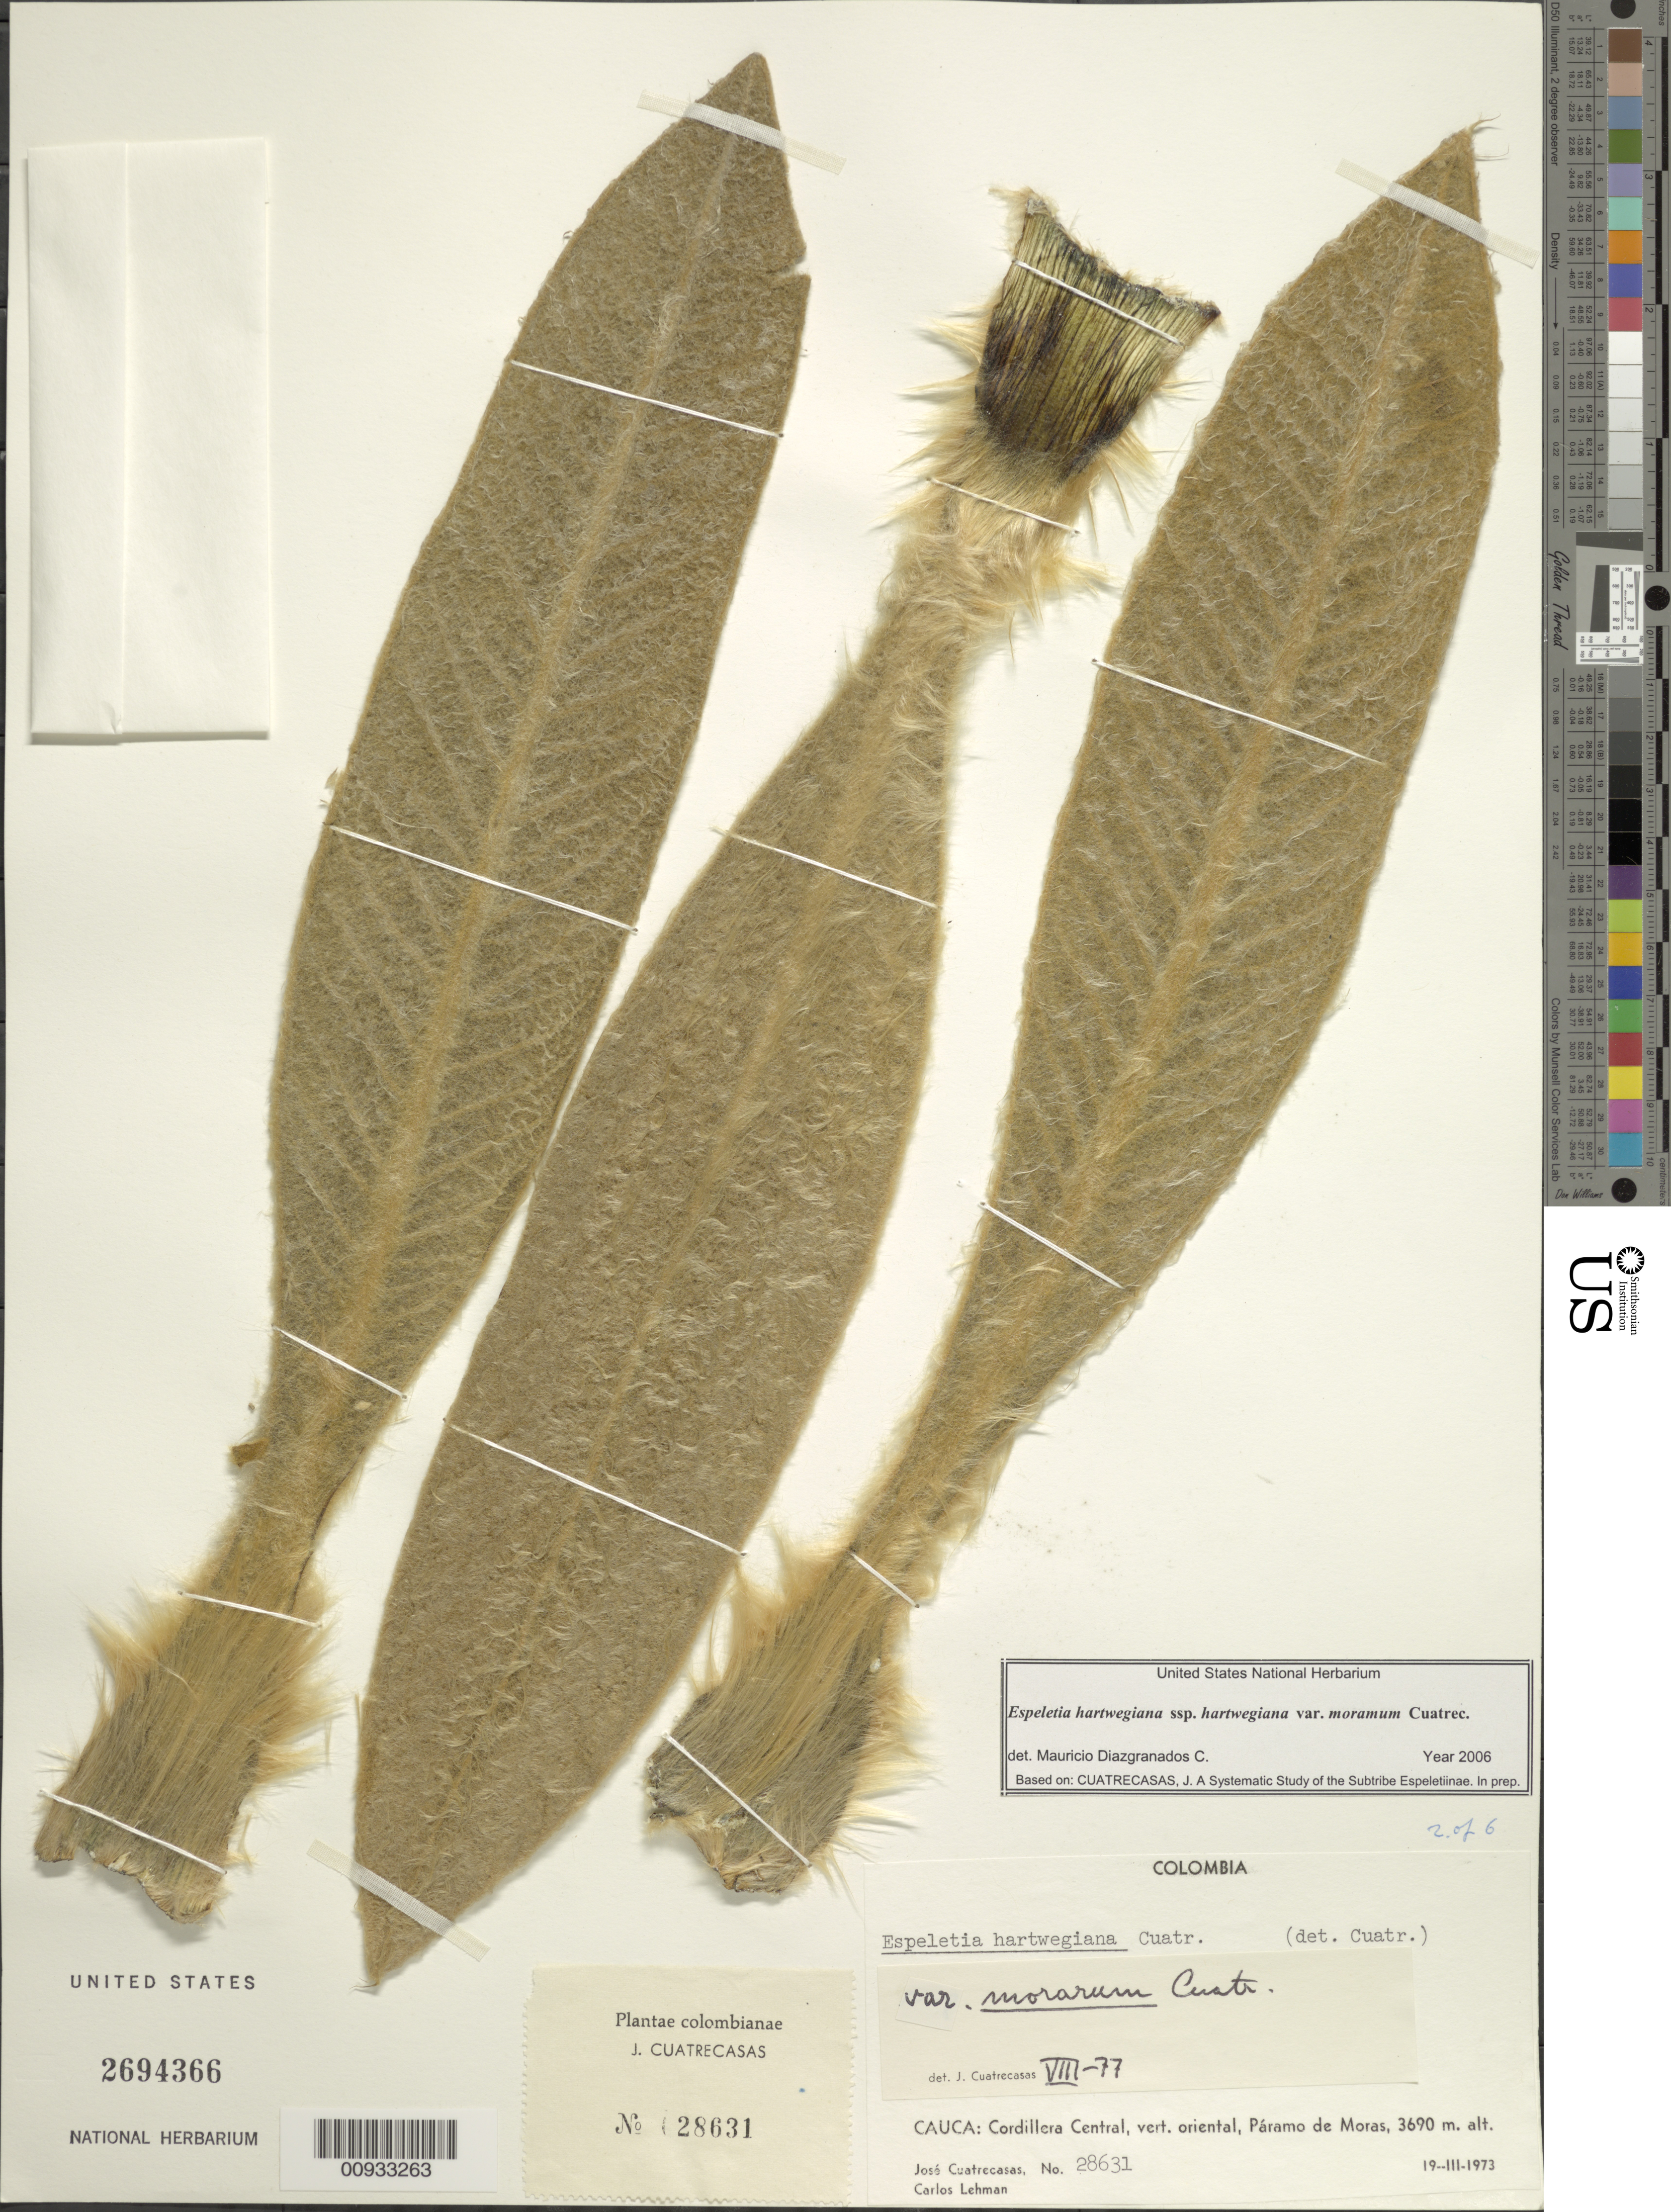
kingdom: Plantae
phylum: Tracheophyta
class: Magnoliopsida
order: Asterales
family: Asteraceae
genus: Espeletia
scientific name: Espeletia hartwegiana var. morarum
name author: Cuatrec.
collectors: J. Cuatrecasas & C. Lehman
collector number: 28631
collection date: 1973-03-19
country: Colombia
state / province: Cauca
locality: Cordillera Central, vert. oriental, Paramo de Moras.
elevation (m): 3690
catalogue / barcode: US 2694366